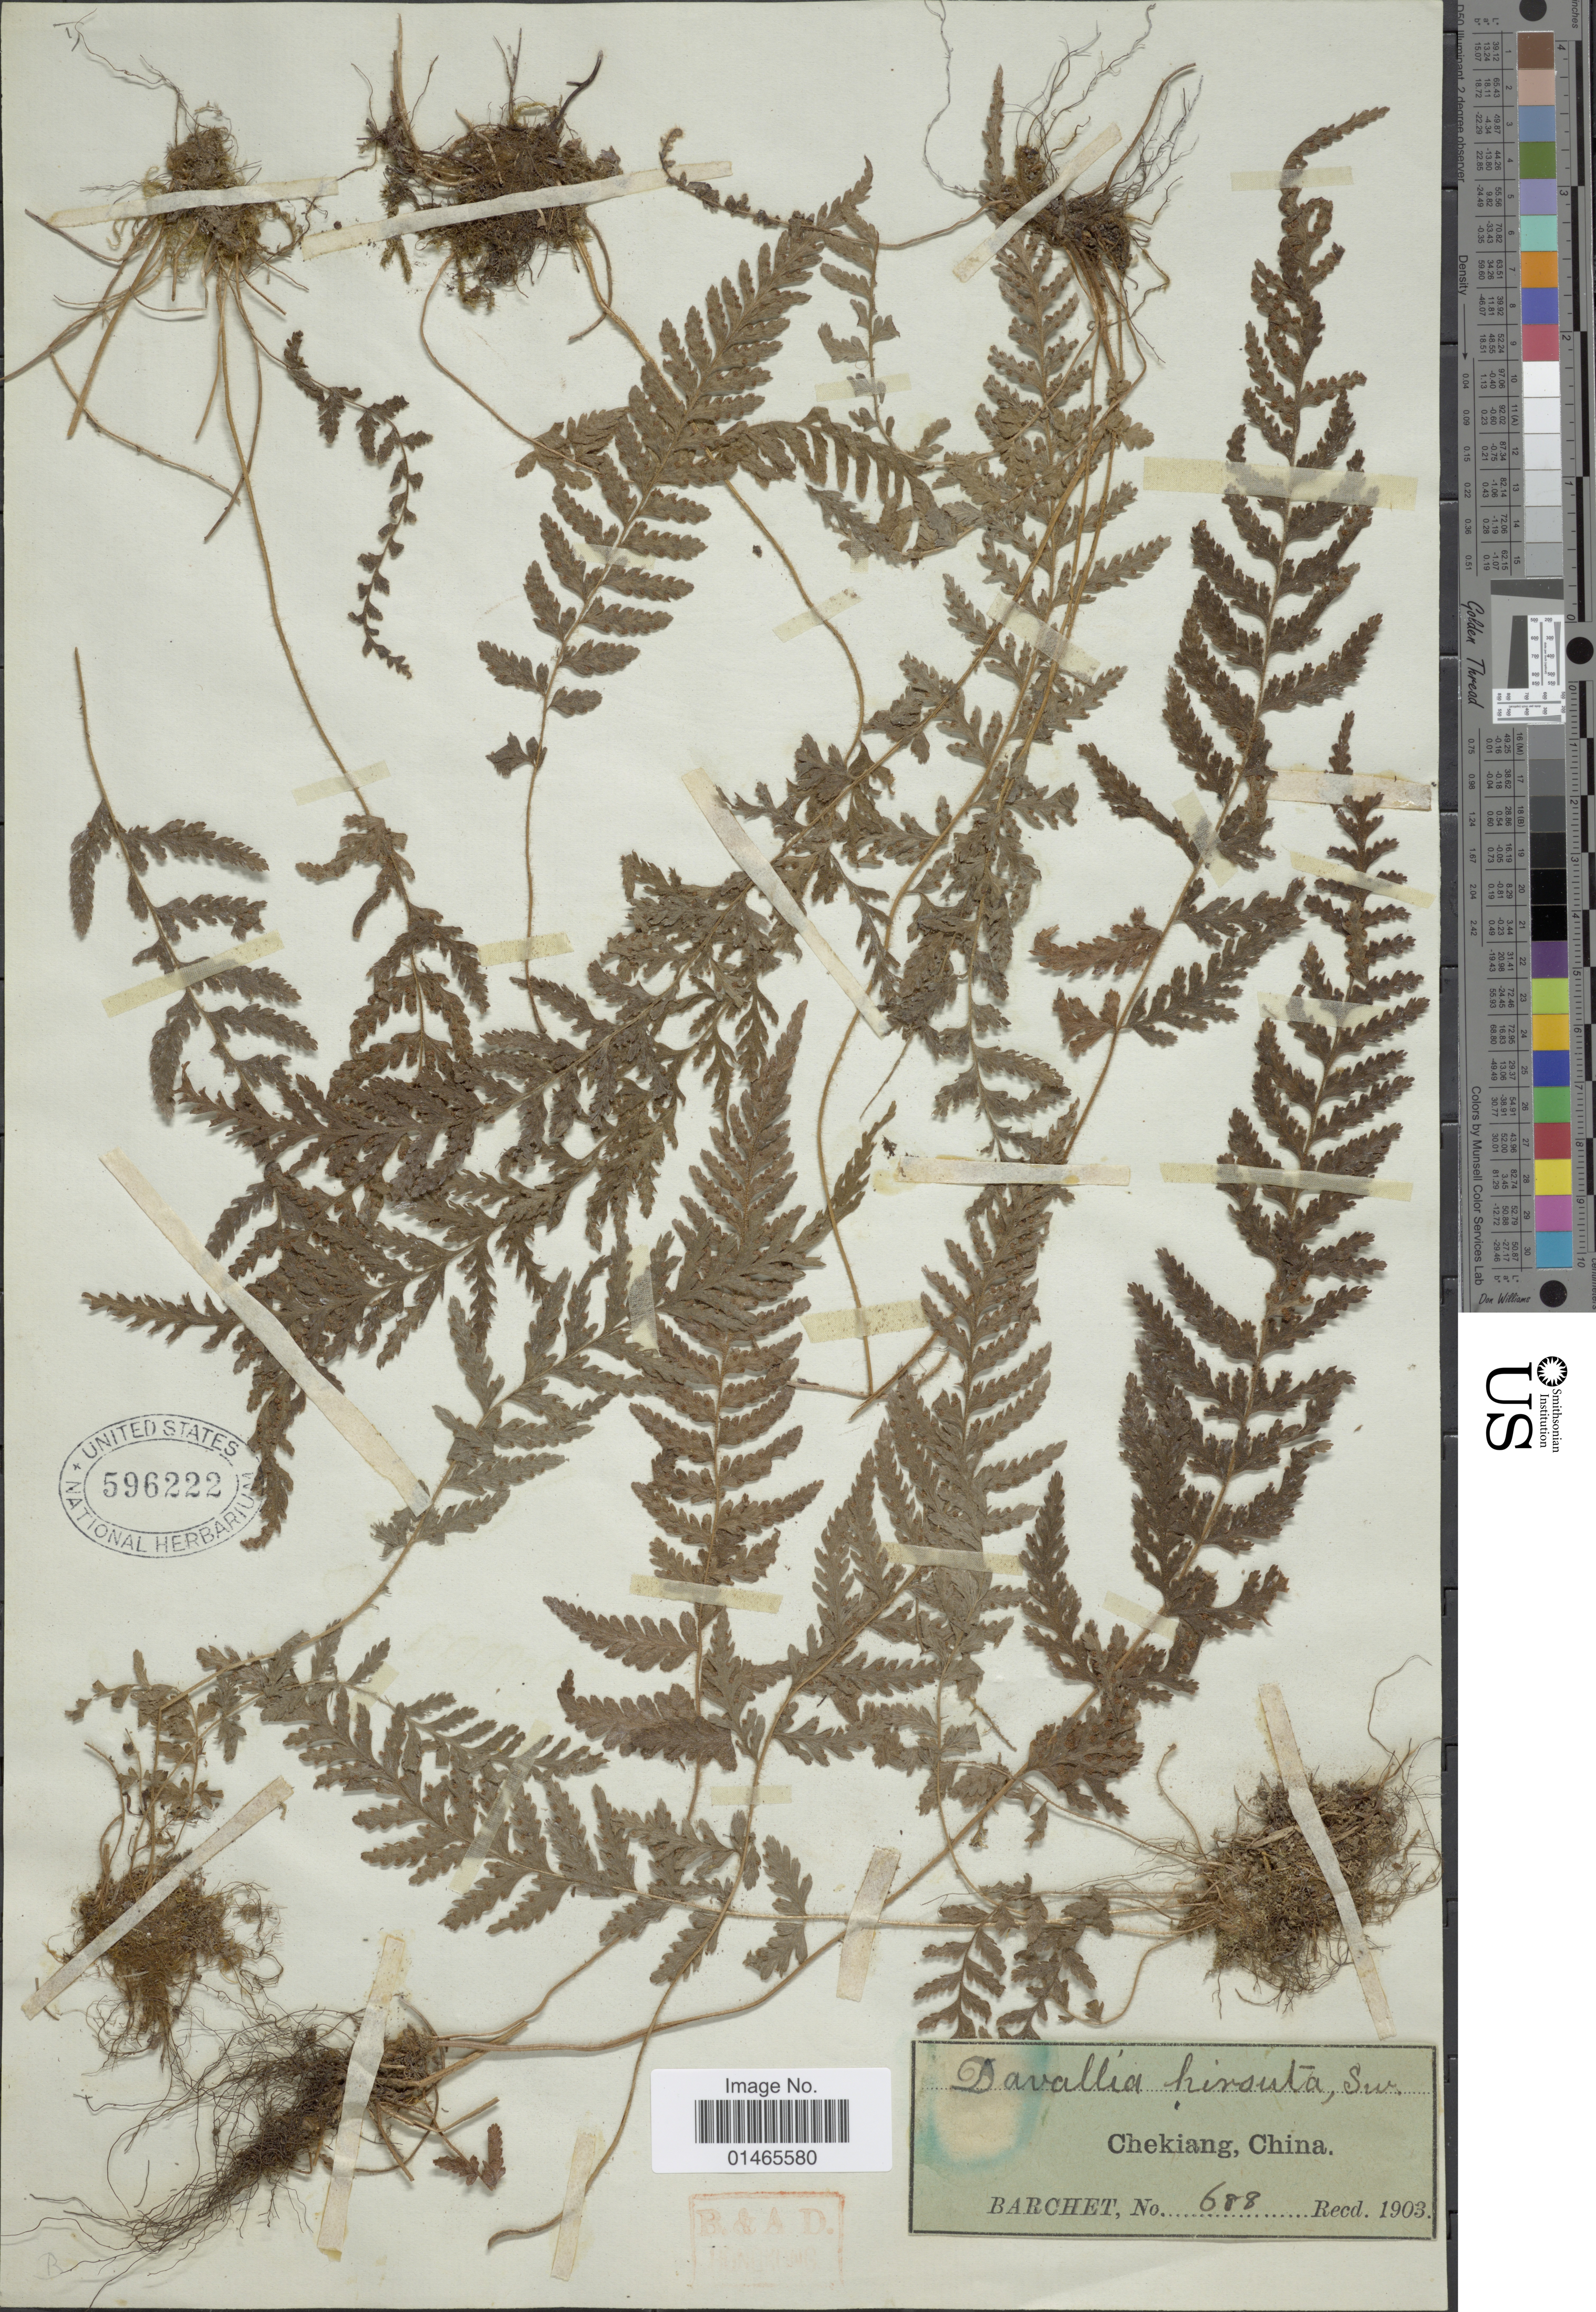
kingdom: Plantae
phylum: Tracheophyta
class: Polypodiopsida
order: Polypodiales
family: Dennstaedtiaceae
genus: Microlepia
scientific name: Microlepia pilosella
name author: (Hook.) T. Moore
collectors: Barchet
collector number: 688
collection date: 1903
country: China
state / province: Zhejiang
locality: Chekiang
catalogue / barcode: US 596222